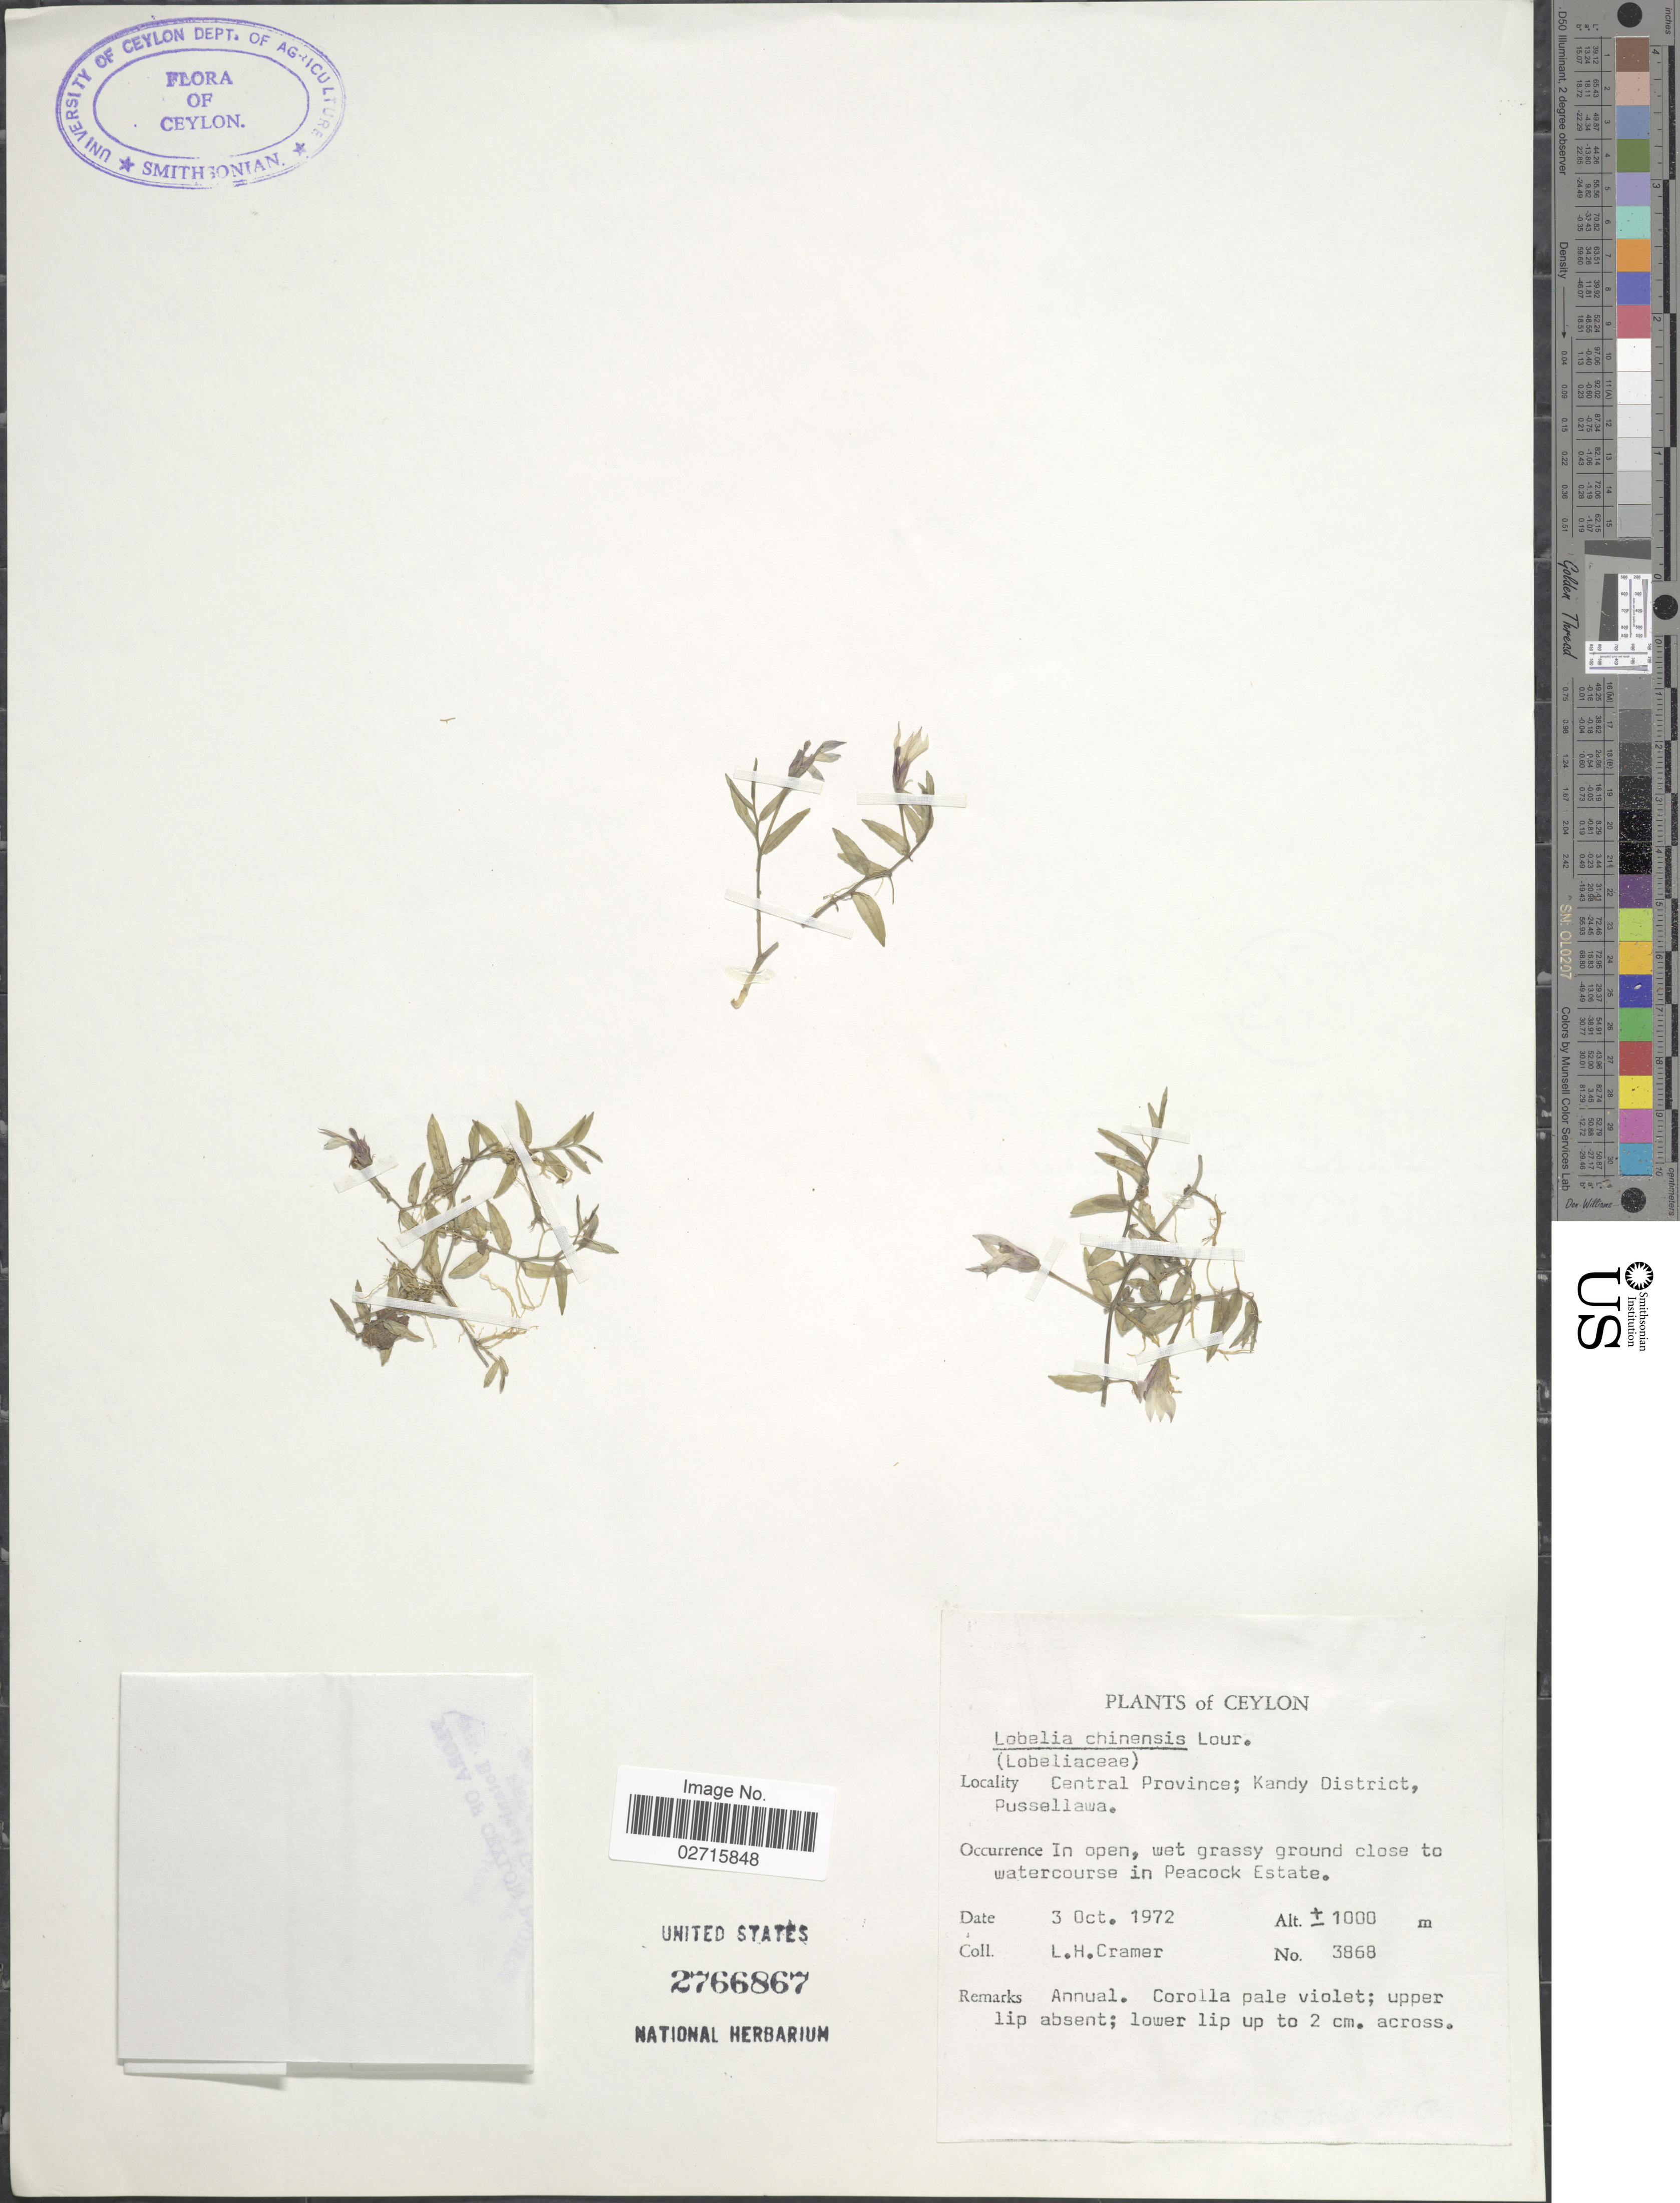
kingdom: Plantae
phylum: Tracheophyta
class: Magnoliopsida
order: Asterales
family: Campanulaceae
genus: Lobelia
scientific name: Lobelia chinensis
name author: Lour.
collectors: L. H. Cramer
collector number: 3868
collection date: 1972-10-03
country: Sri Lanka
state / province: Central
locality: Ceylon. Central Province; Kandy District, Pussellawa. In open, wet grassy ground close to watercourse in Peacock Estate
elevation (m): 1000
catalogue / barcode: US 2766867